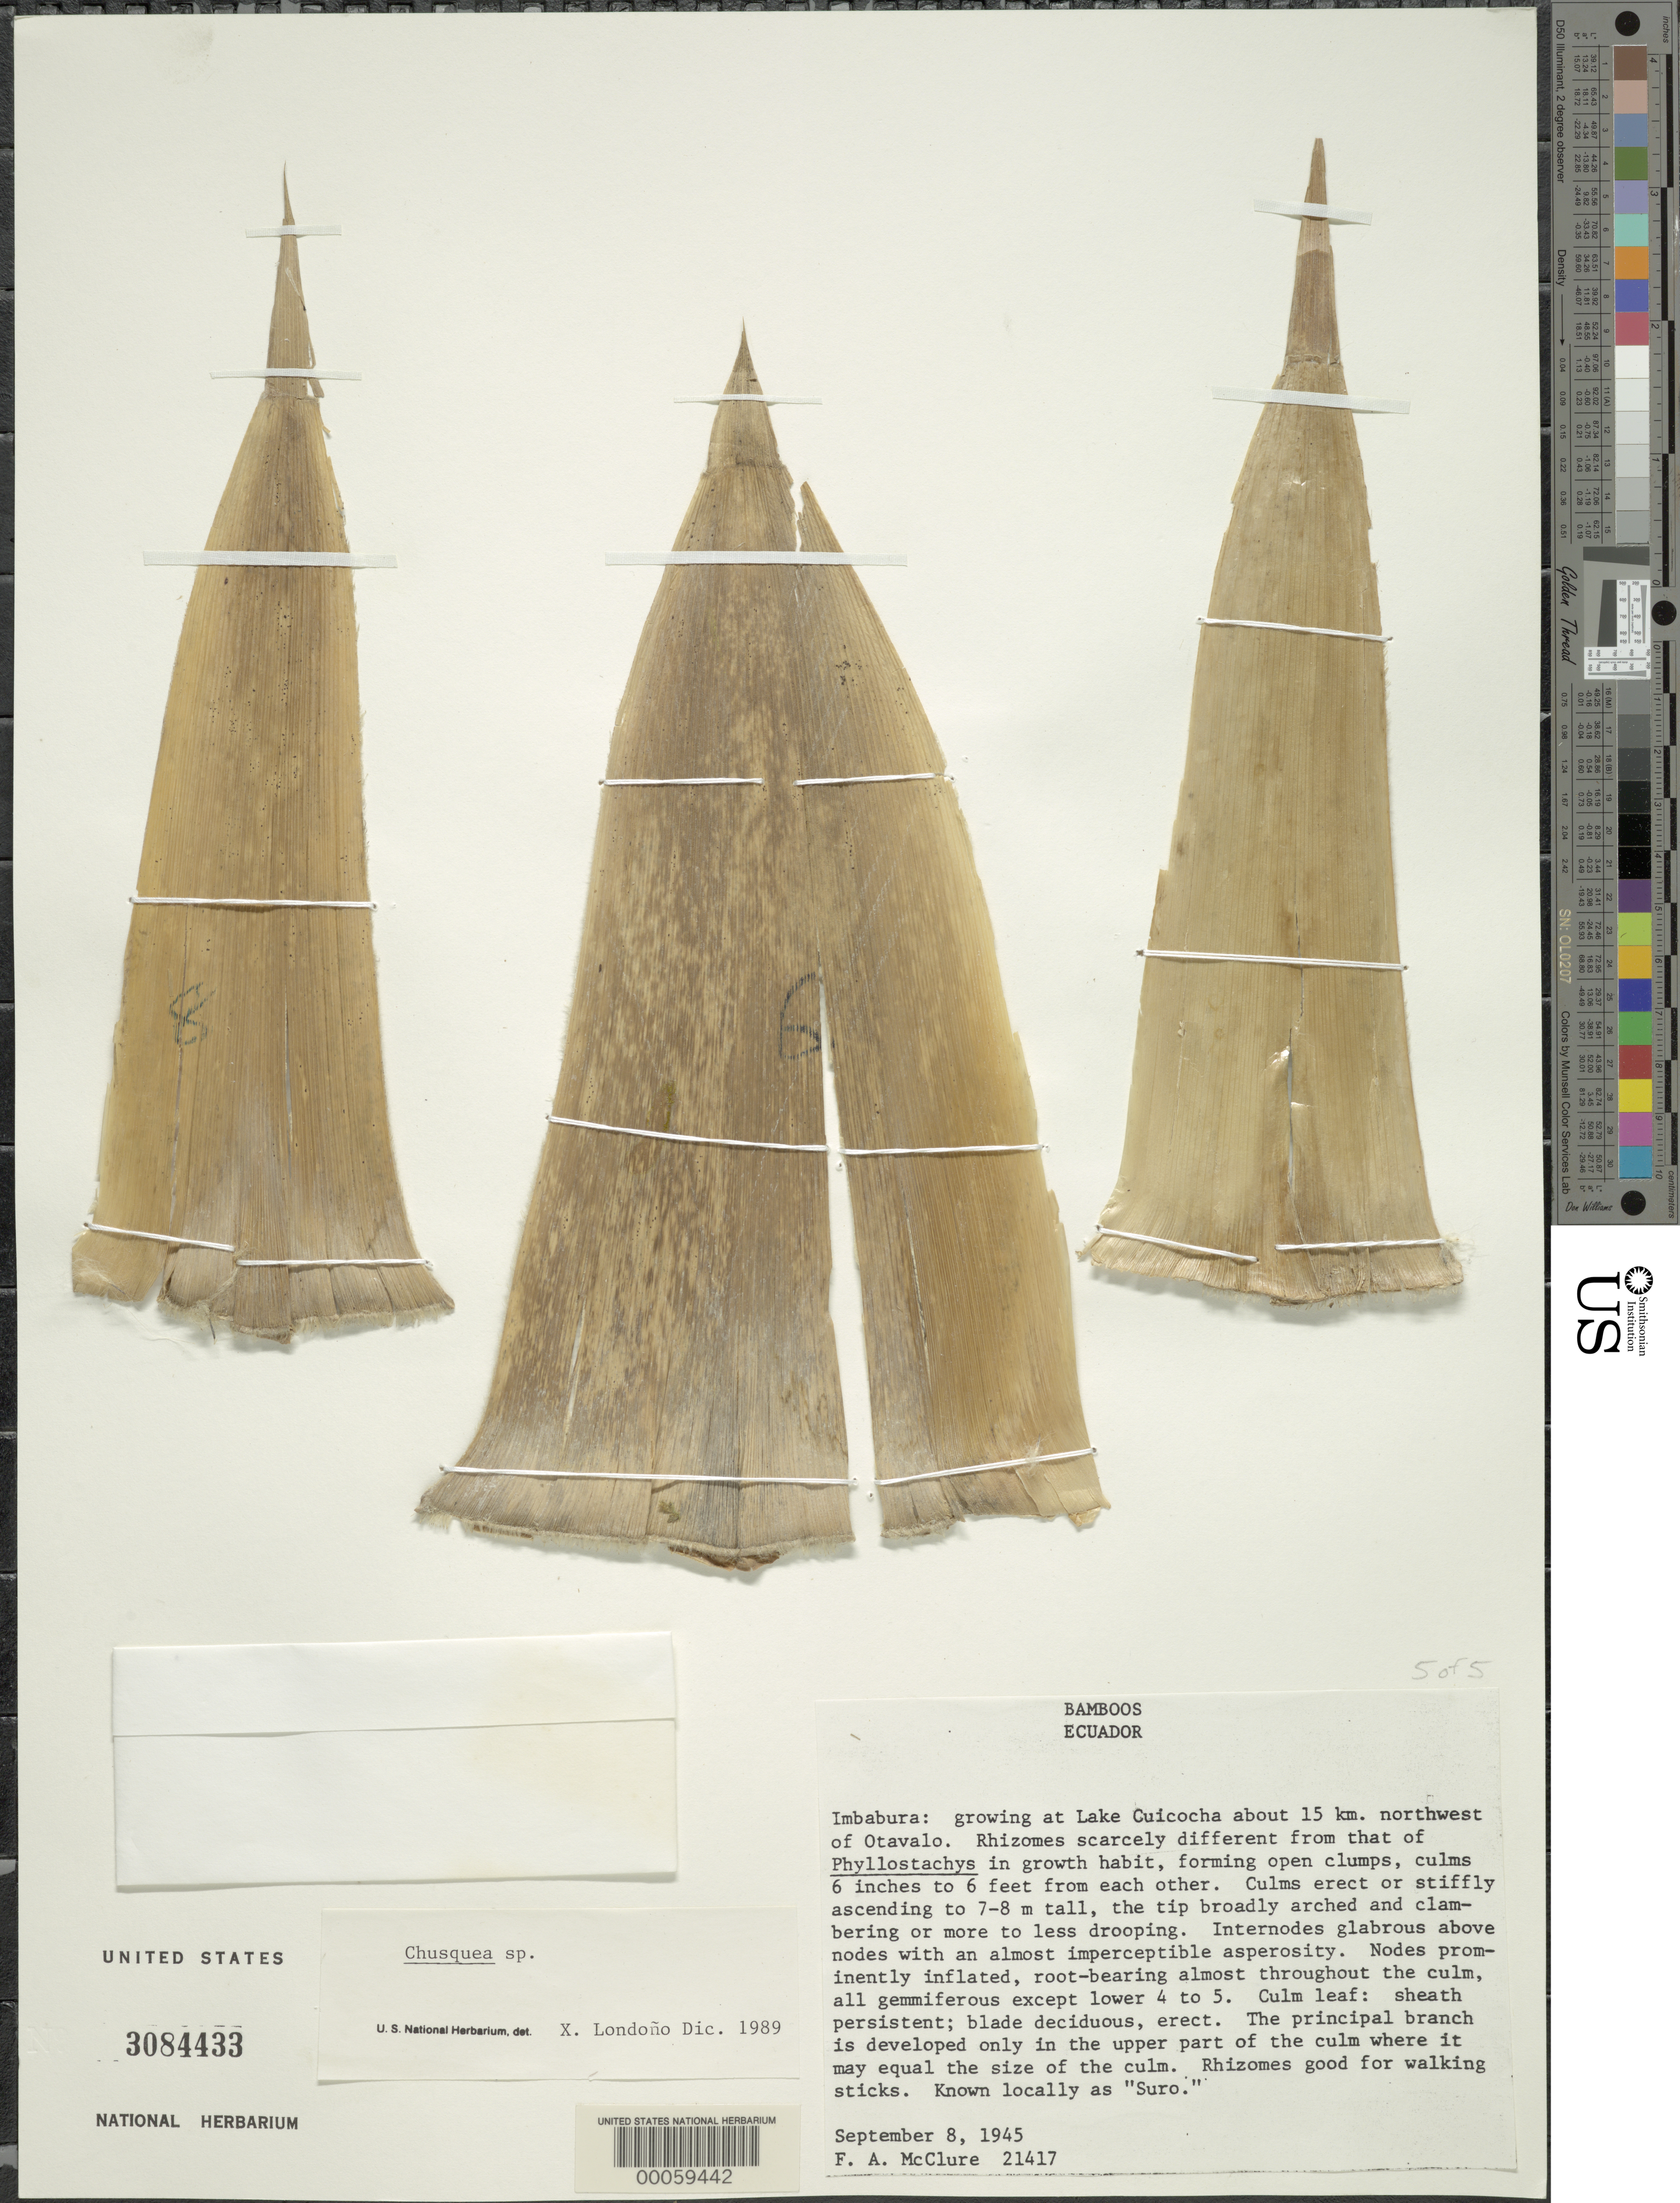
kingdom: Plantae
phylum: Tracheophyta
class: Liliopsida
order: Poales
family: Poaceae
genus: Chusquea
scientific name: Chusquea sp.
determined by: Londoño, X., (TULV), Jardin Botanico "Juan Maria Cespedes"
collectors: F. A. McClure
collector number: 21417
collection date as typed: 08 Sep 1945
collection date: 1945-09-08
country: Ecuador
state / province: Imbabura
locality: Lake Cuicocha, ca. 15 km NW of Otavalo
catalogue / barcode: US 3084433